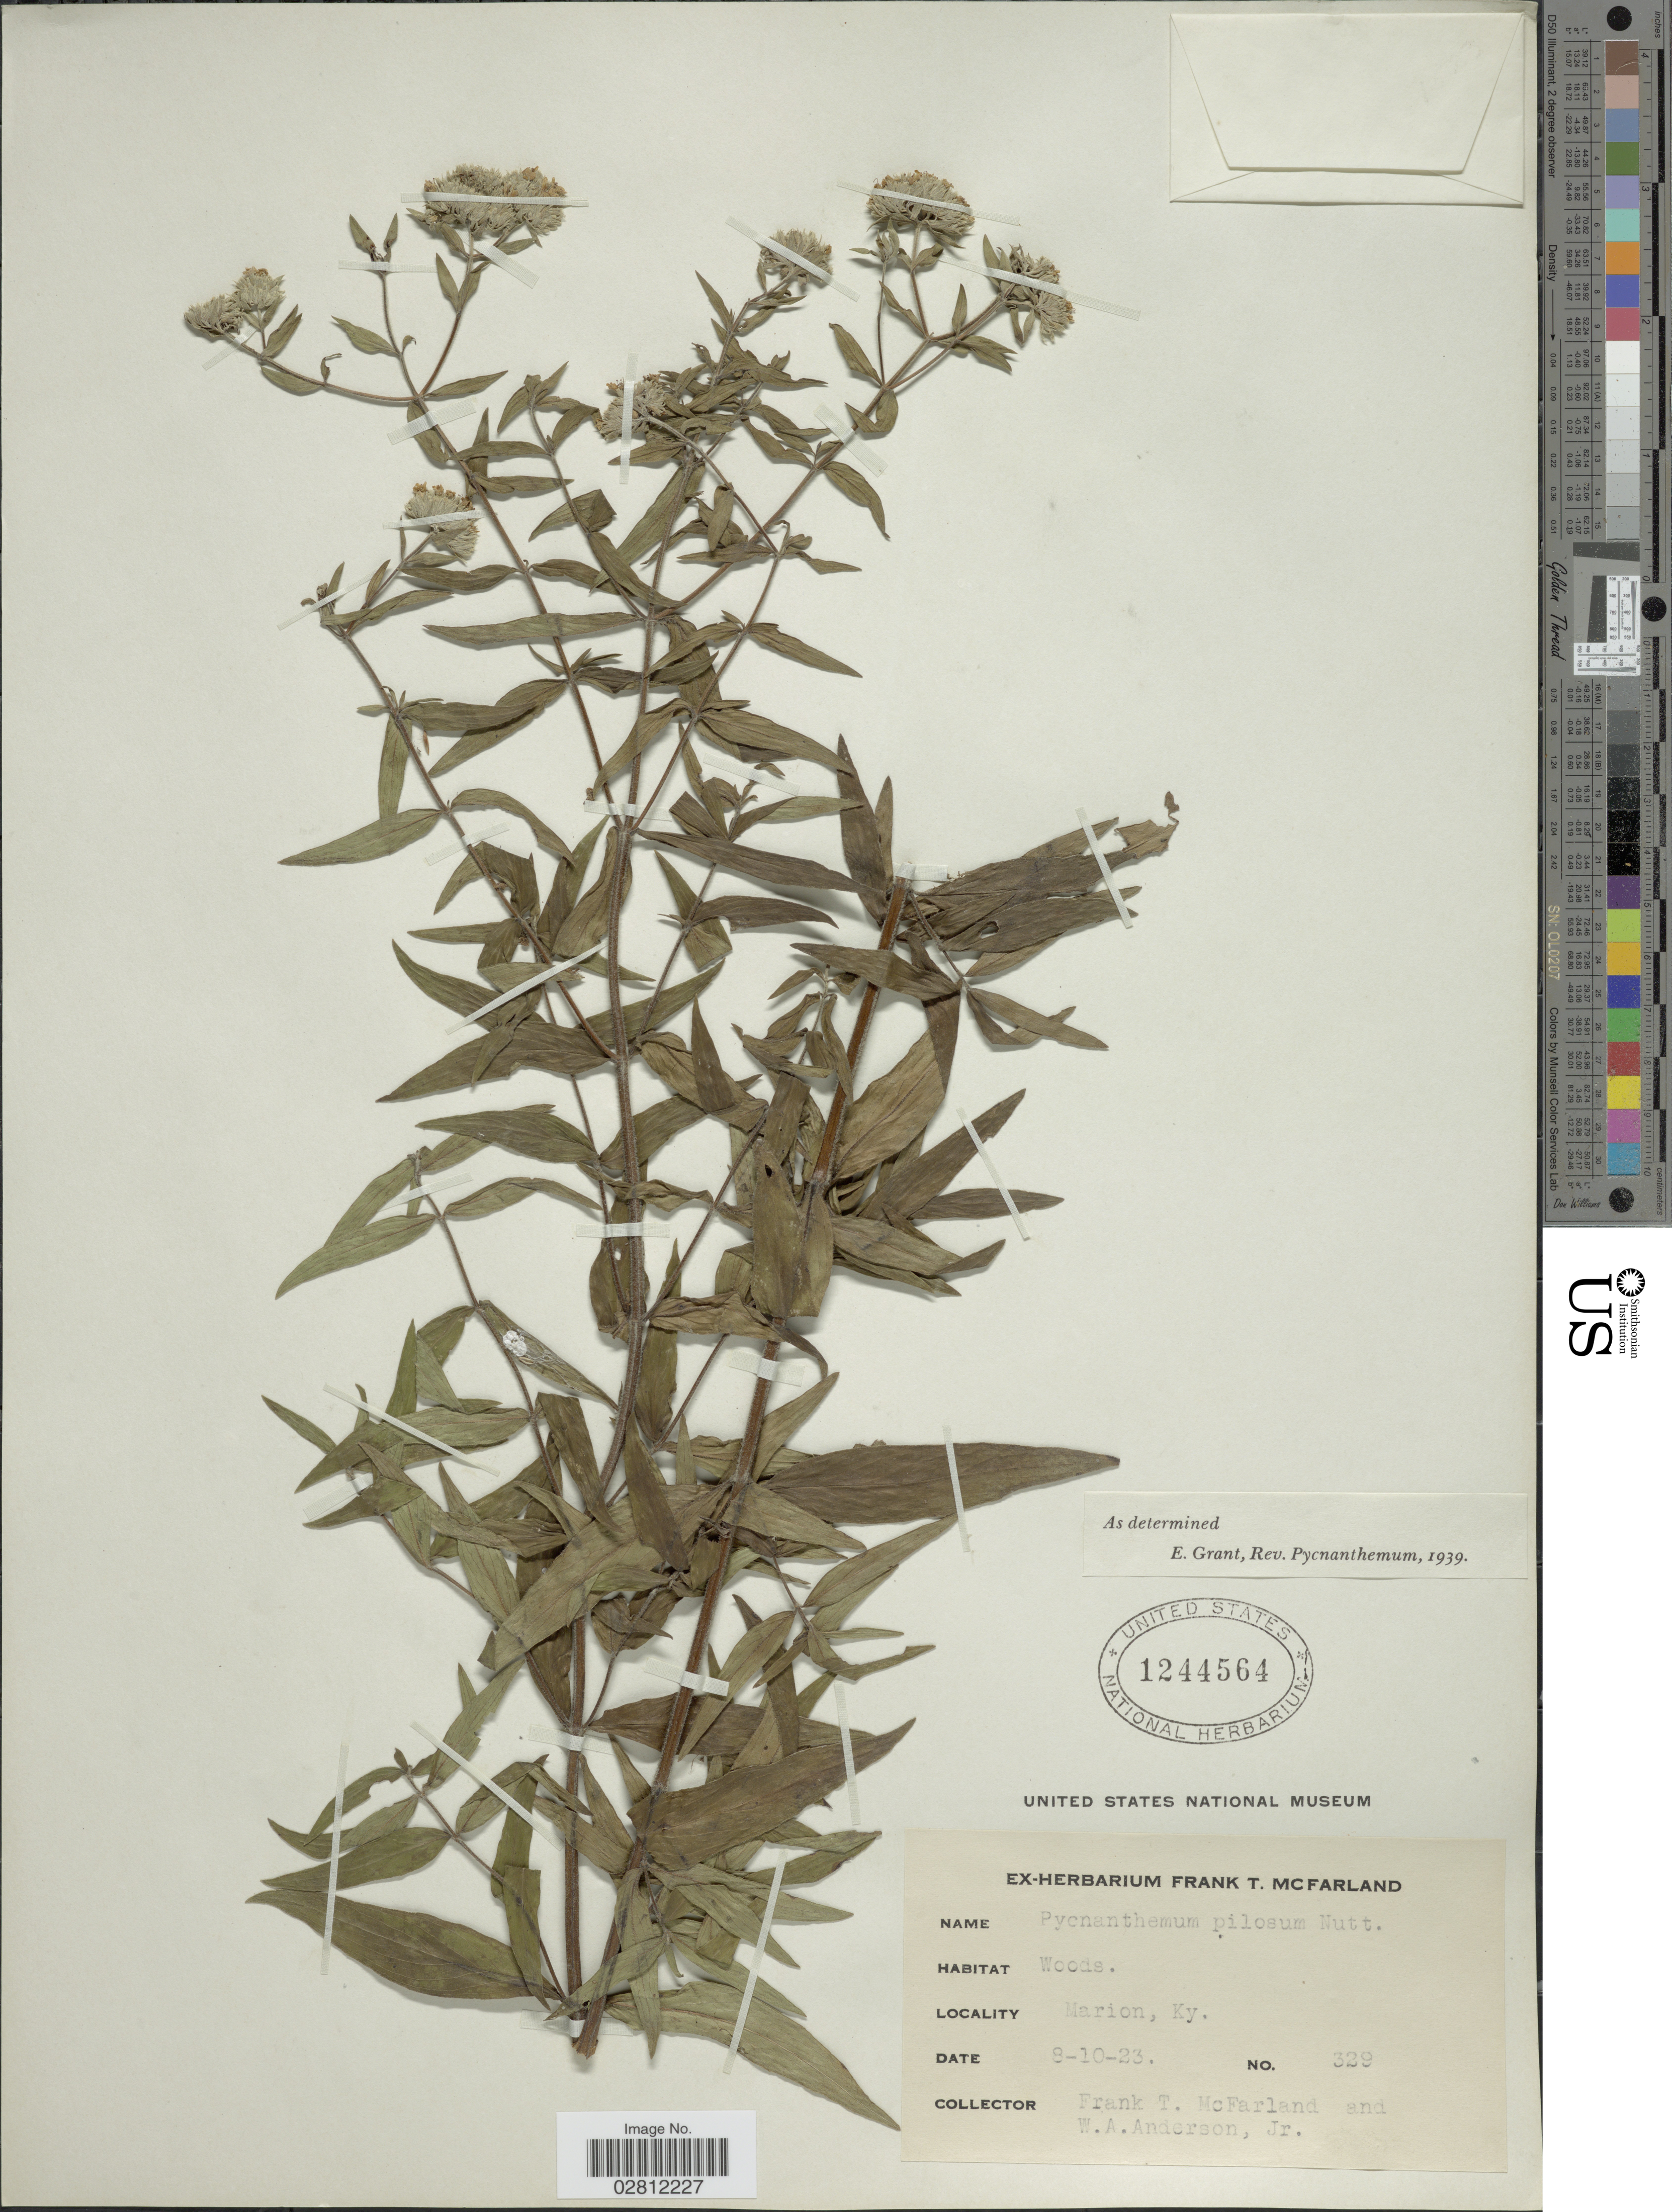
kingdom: Plantae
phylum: Tracheophyta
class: Magnoliopsida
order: Lamiales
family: Lamiaceae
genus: Pycnanthemum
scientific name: Pycnanthemum pilosum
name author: Nutt.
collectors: F. McFarland & W. A. Anderson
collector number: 329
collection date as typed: Transcribed d/m/y: 8/10/23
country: United States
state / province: Kentucky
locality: Marion.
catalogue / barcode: US 1244564